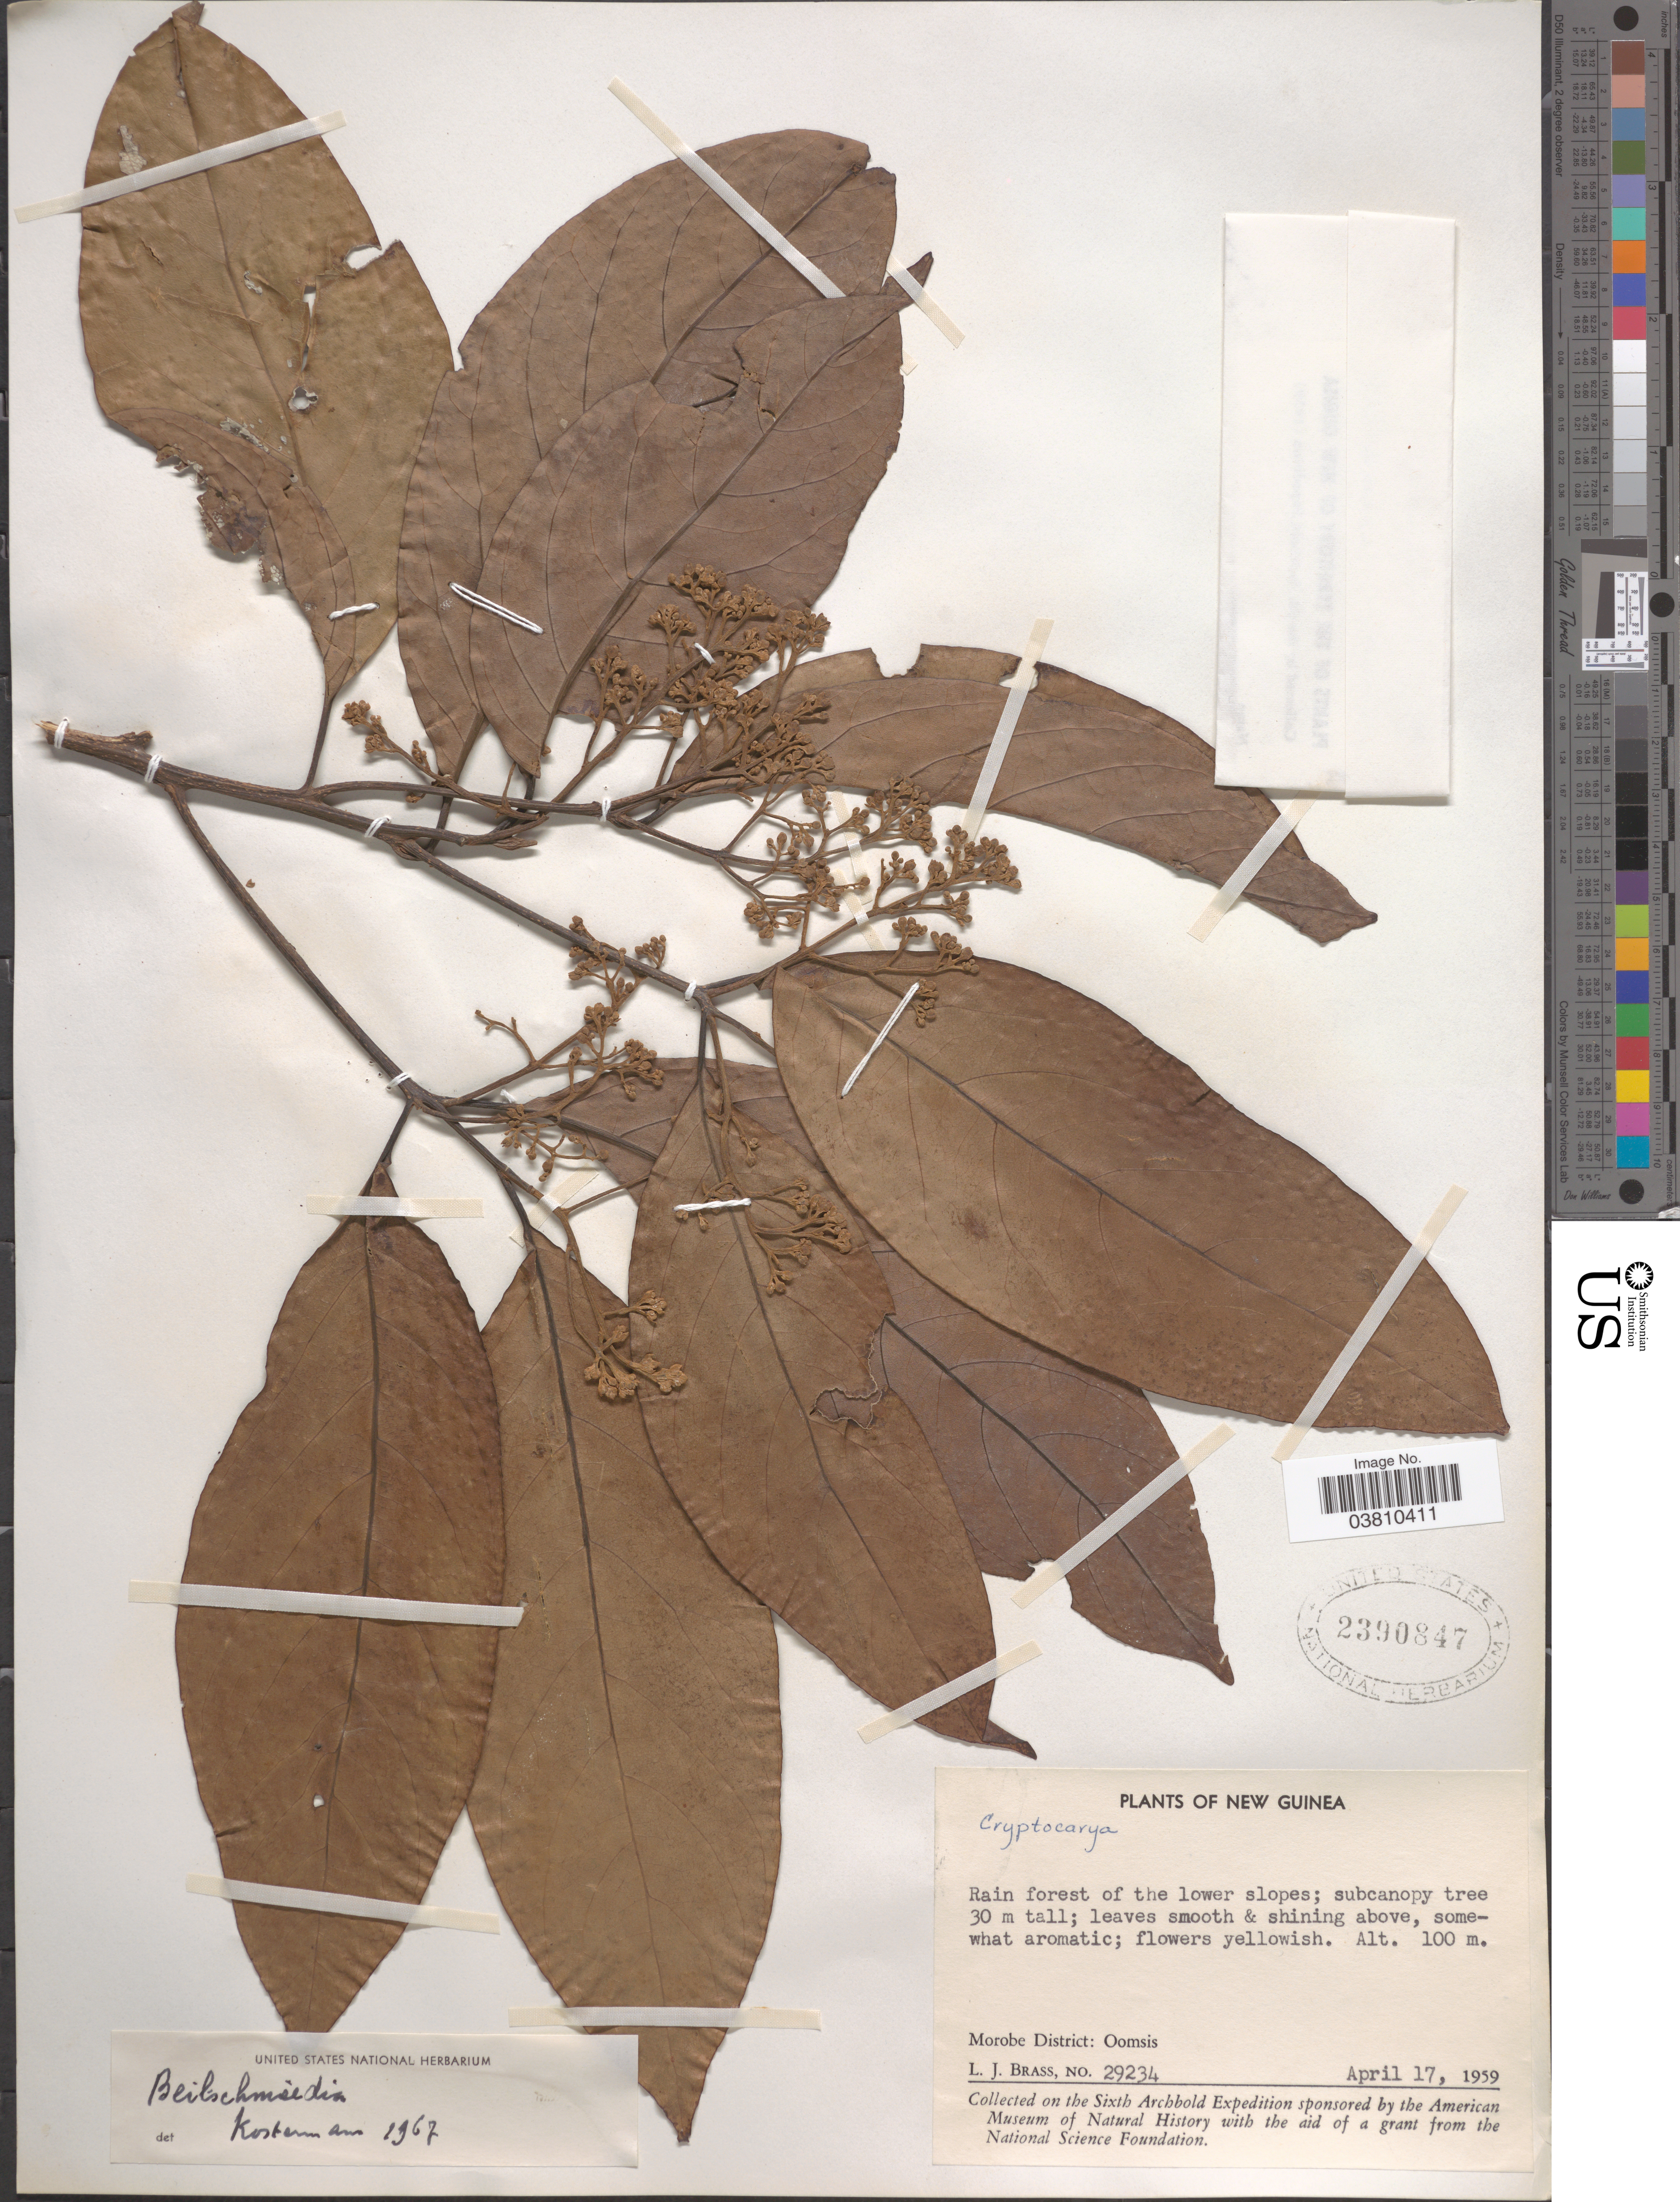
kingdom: Plantae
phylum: Tracheophyta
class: Magnoliopsida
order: Laurales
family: Lauraceae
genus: Beilschmiedia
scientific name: Beilschmiedia sp.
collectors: L. J. Brass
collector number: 29234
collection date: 1959-04-17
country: Papua New Guinea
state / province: Morobe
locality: New Guinea. Morobe District: Oomsis.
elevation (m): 100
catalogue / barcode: US 2390847